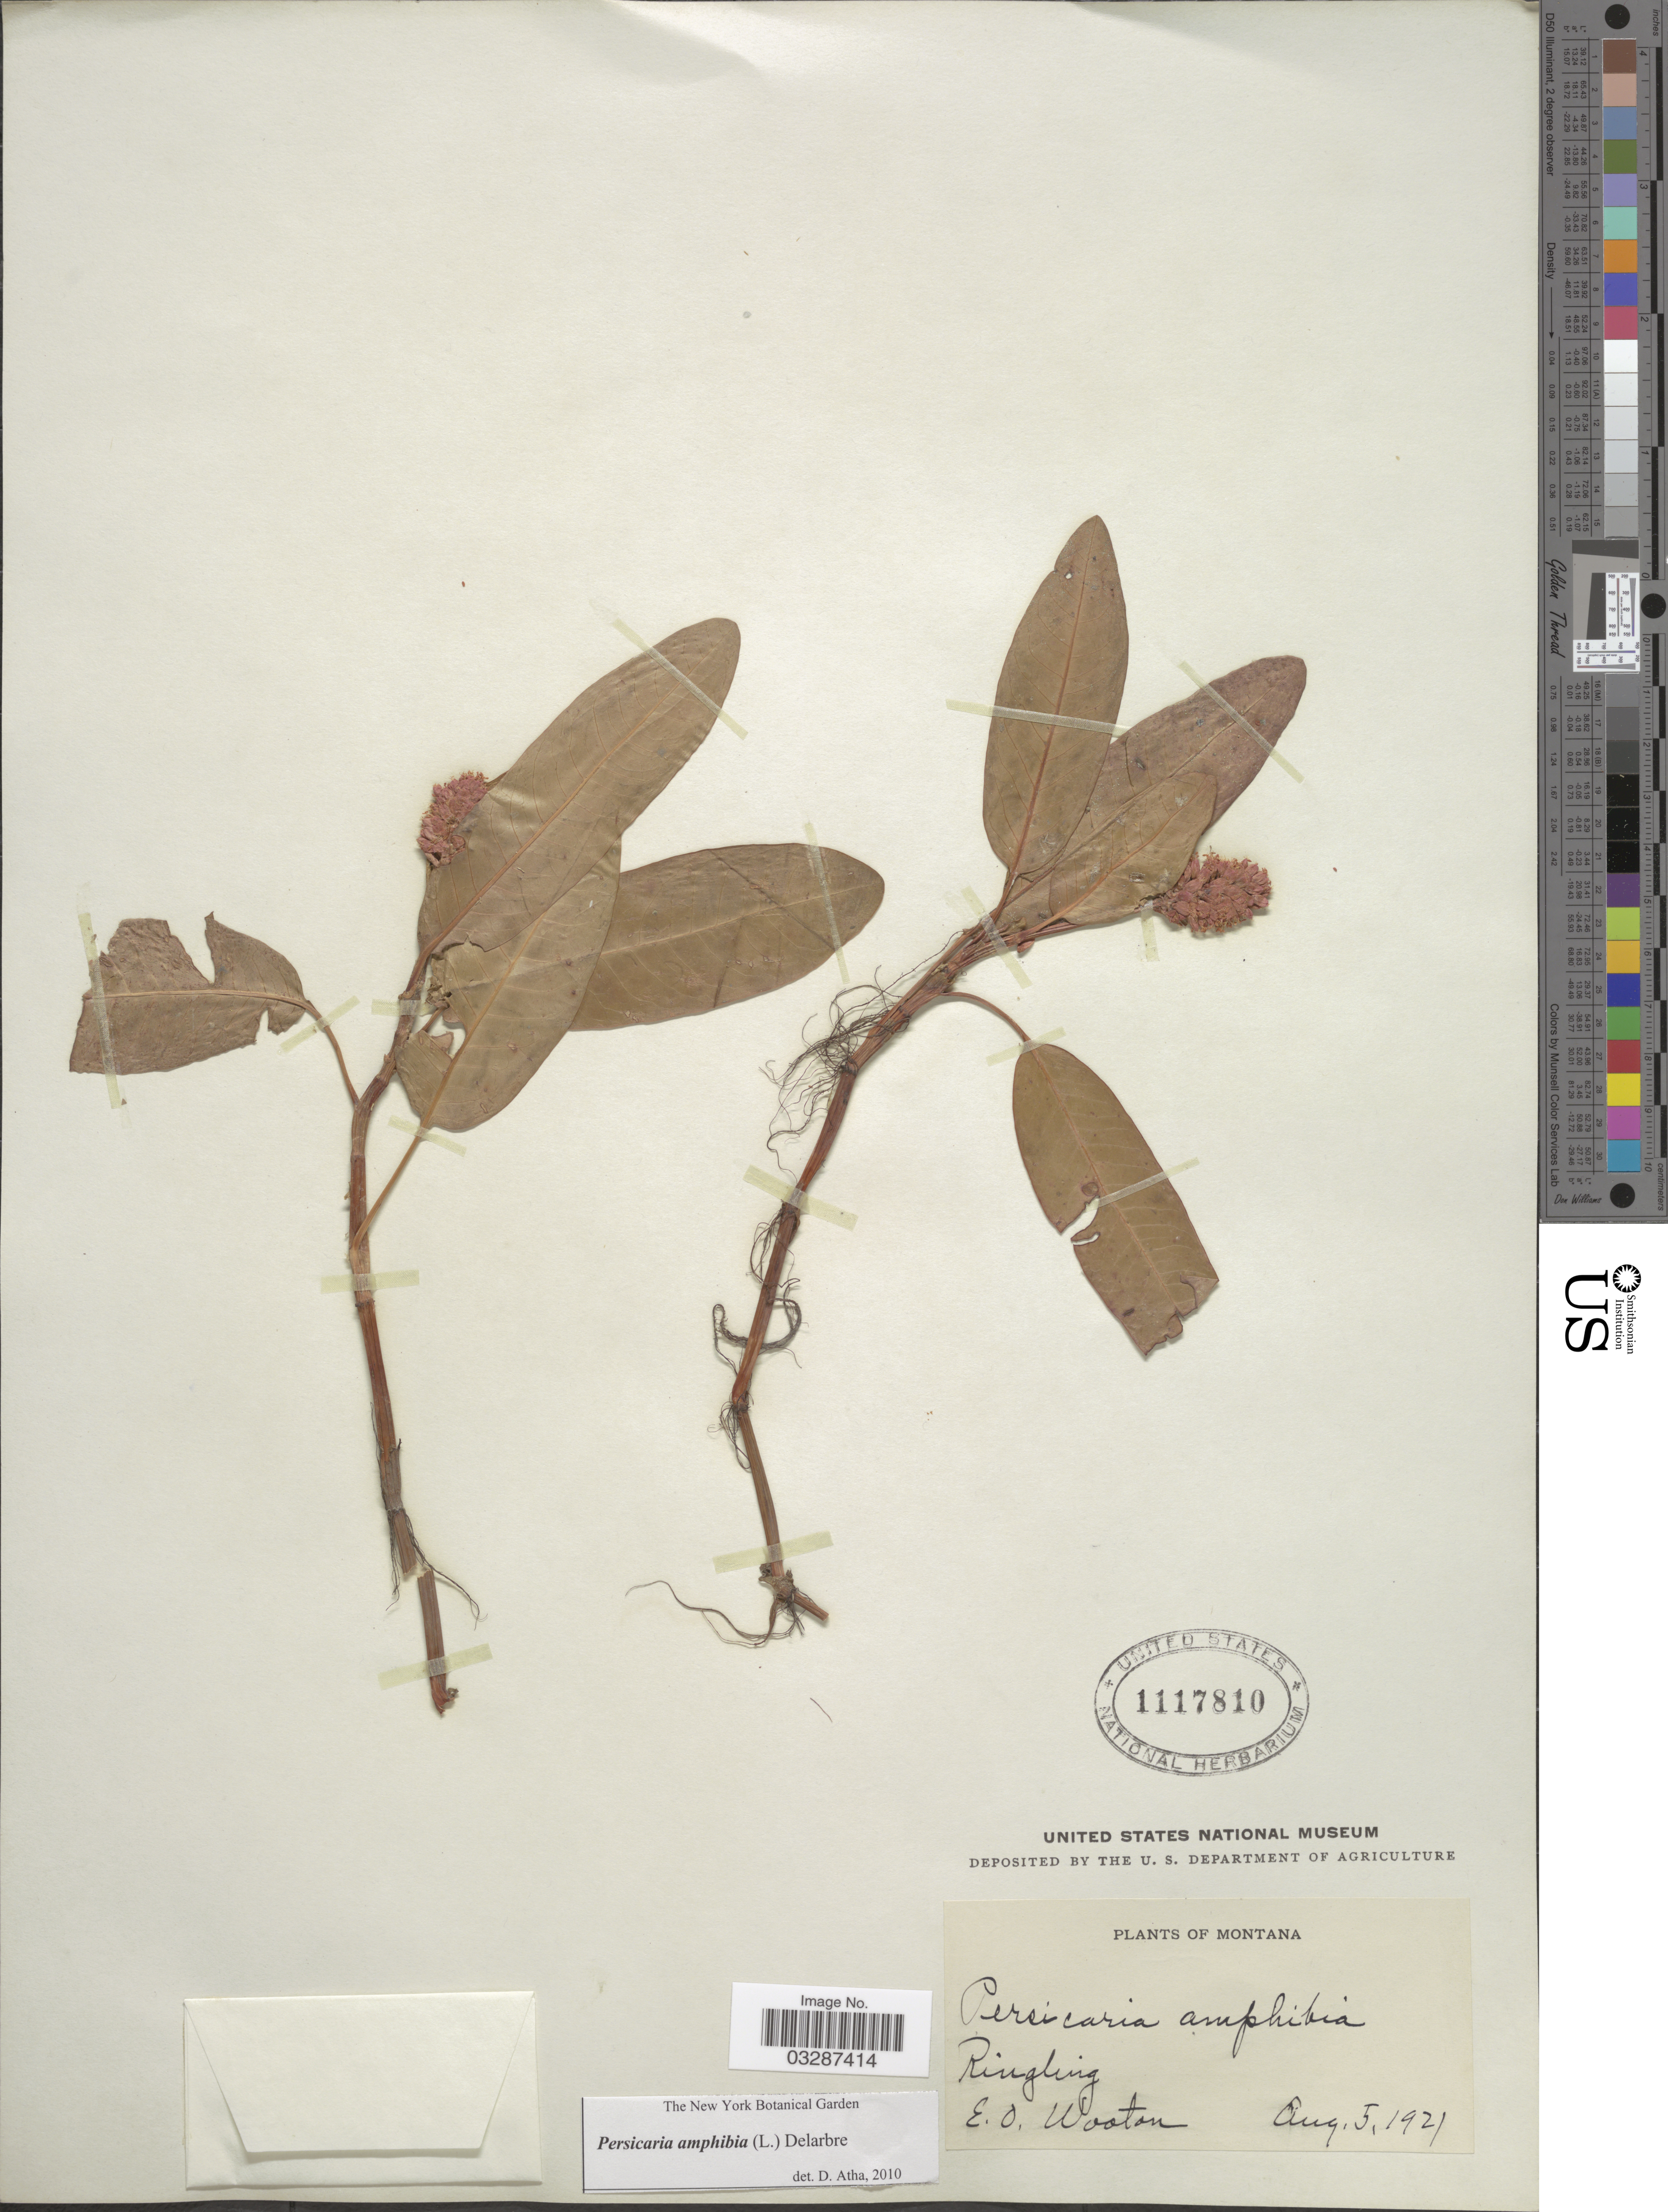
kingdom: Plantae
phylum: Tracheophyta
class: Magnoliopsida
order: Caryophyllales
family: Polygonaceae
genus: Persicaria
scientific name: Persicaria amphibia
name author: (L.) Delarbre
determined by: Atha, D. E.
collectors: E. O. Wooton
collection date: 1921-08-05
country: United States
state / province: Montana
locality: Ringling.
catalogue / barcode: US 1117810